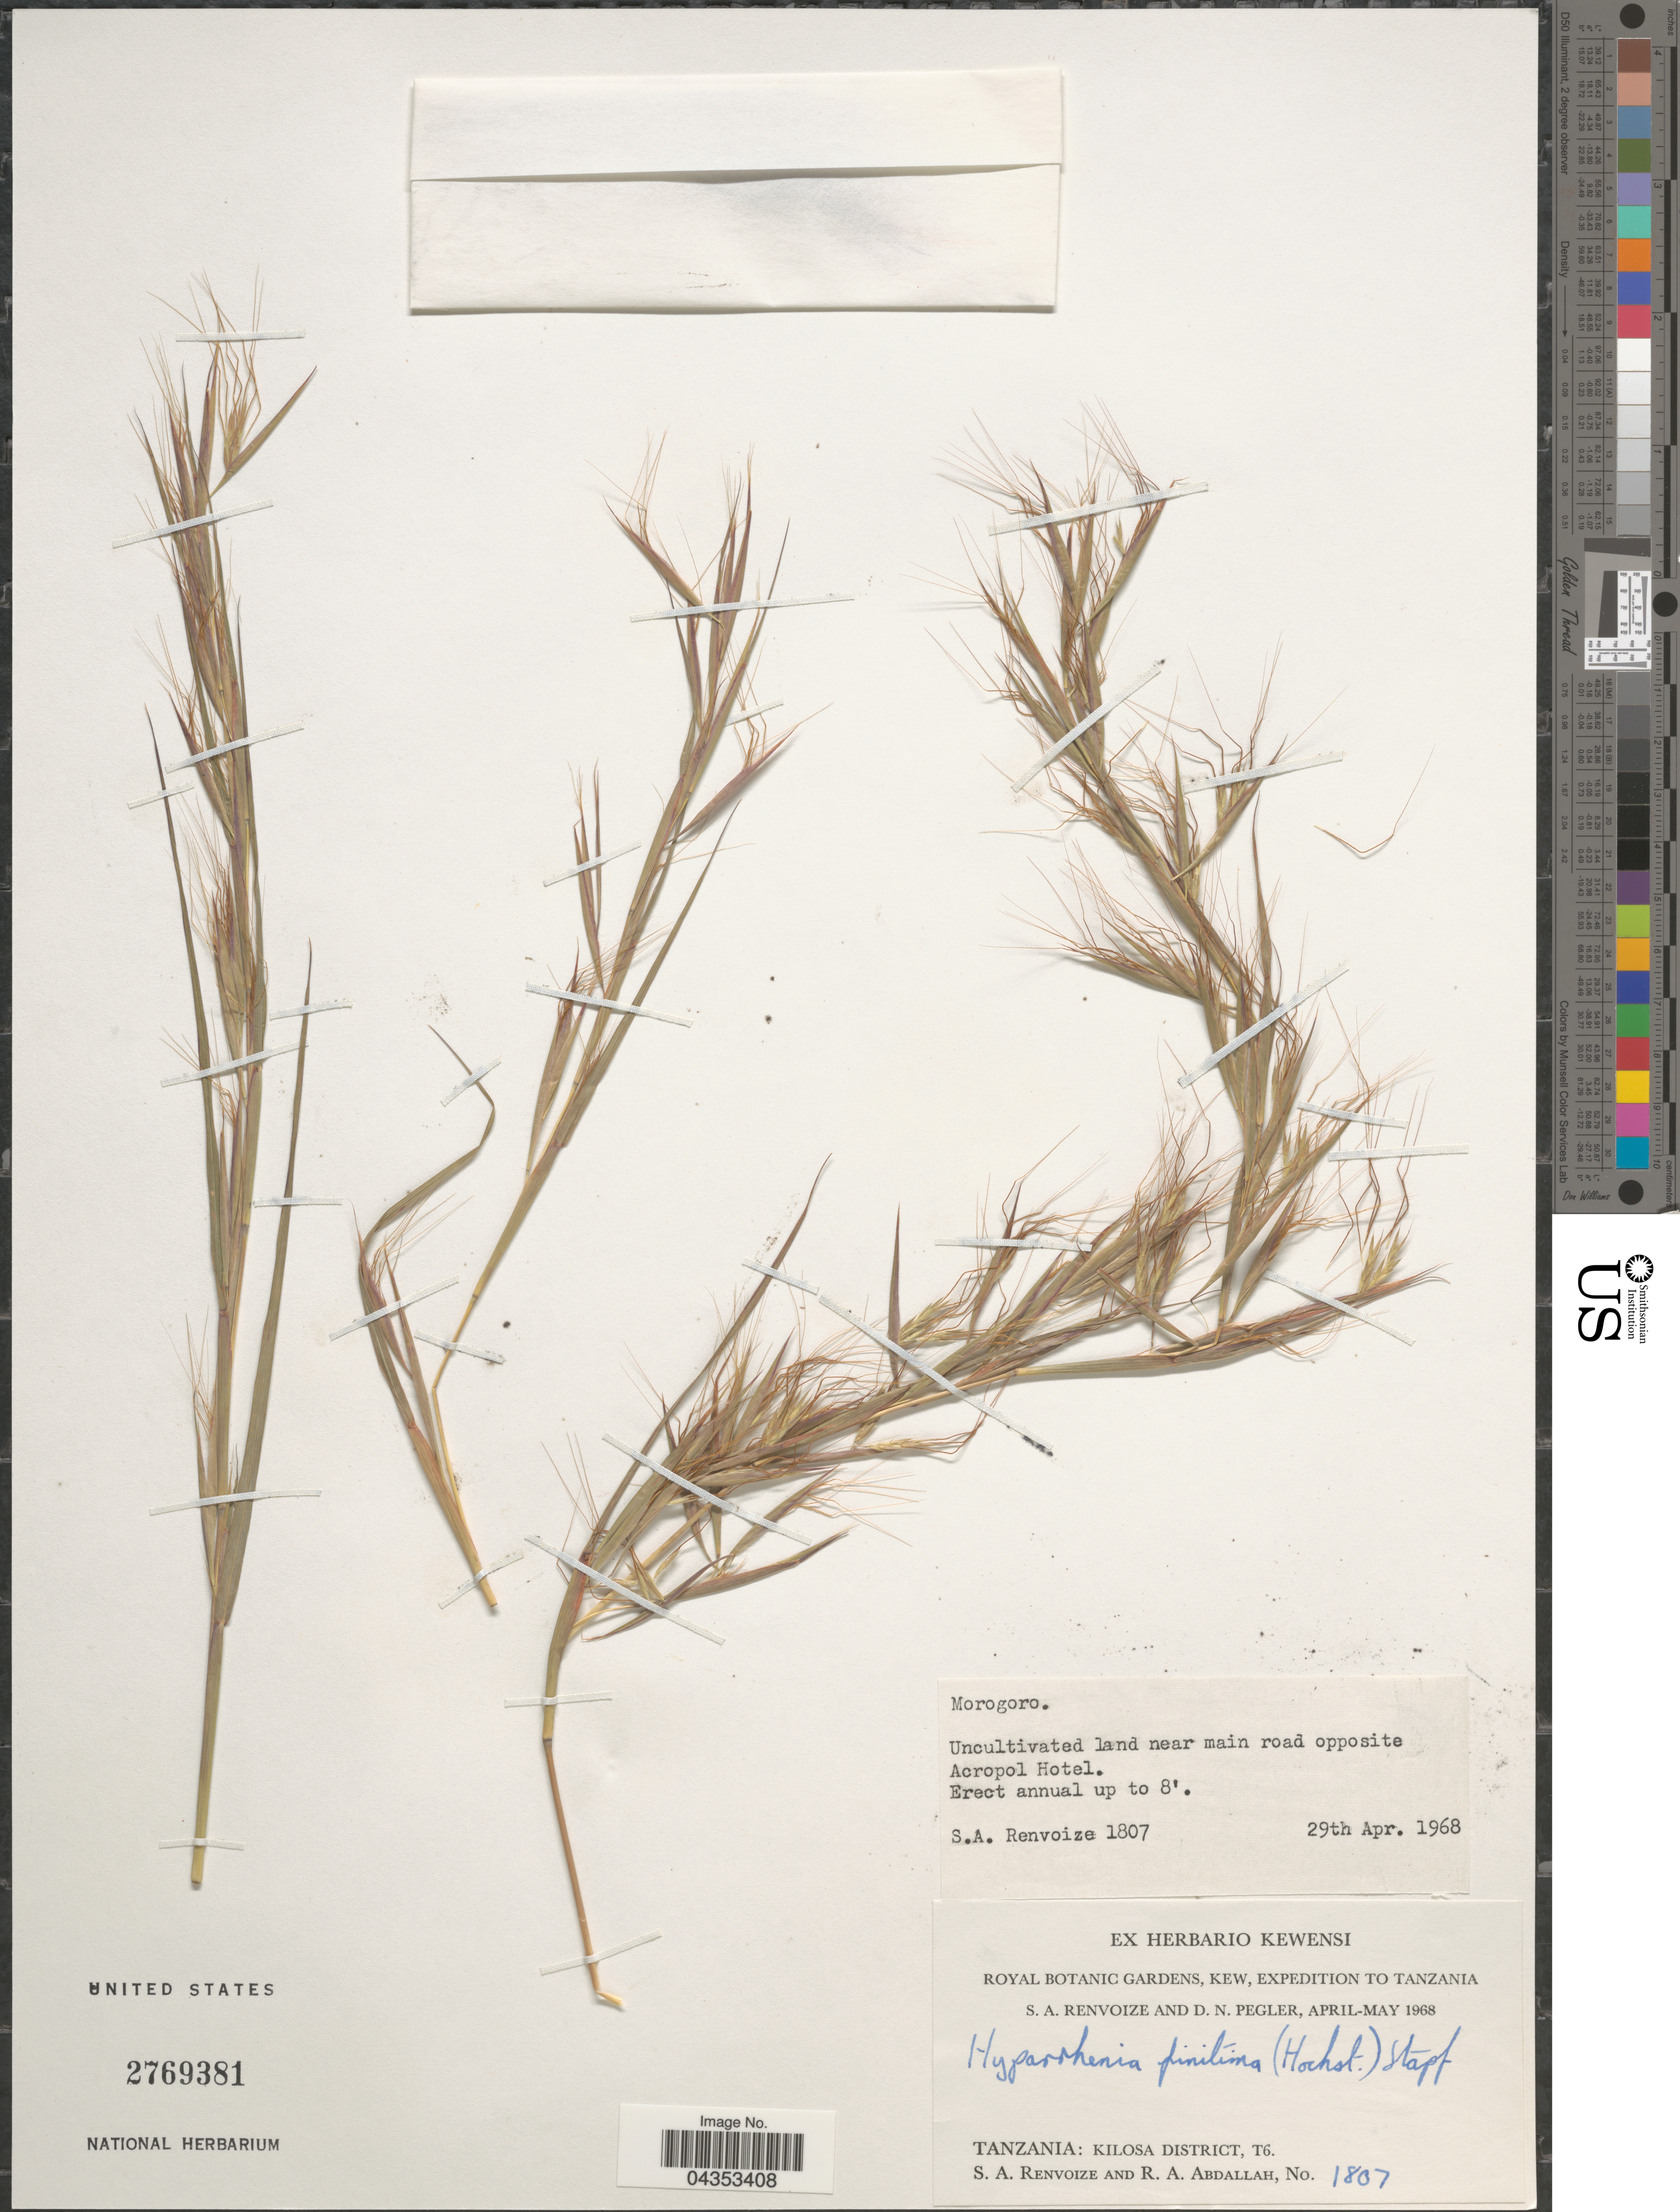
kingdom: Plantae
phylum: Tracheophyta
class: Liliopsida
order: Poales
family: Poaceae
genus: Hyparrhenia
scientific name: Hyparrhenia finitima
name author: (Hochst. ex A. Rich.) Stapf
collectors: S. A. Renvoize & R. Abdallah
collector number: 1807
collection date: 1968-04-29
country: Tanzania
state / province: Morogoro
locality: Uncultivated land near main road opposite Acropol Hotel. Royal Botanic Gardens, Kew, Expedition to Tanzania. Kilosa District, T6.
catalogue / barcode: US 2769381